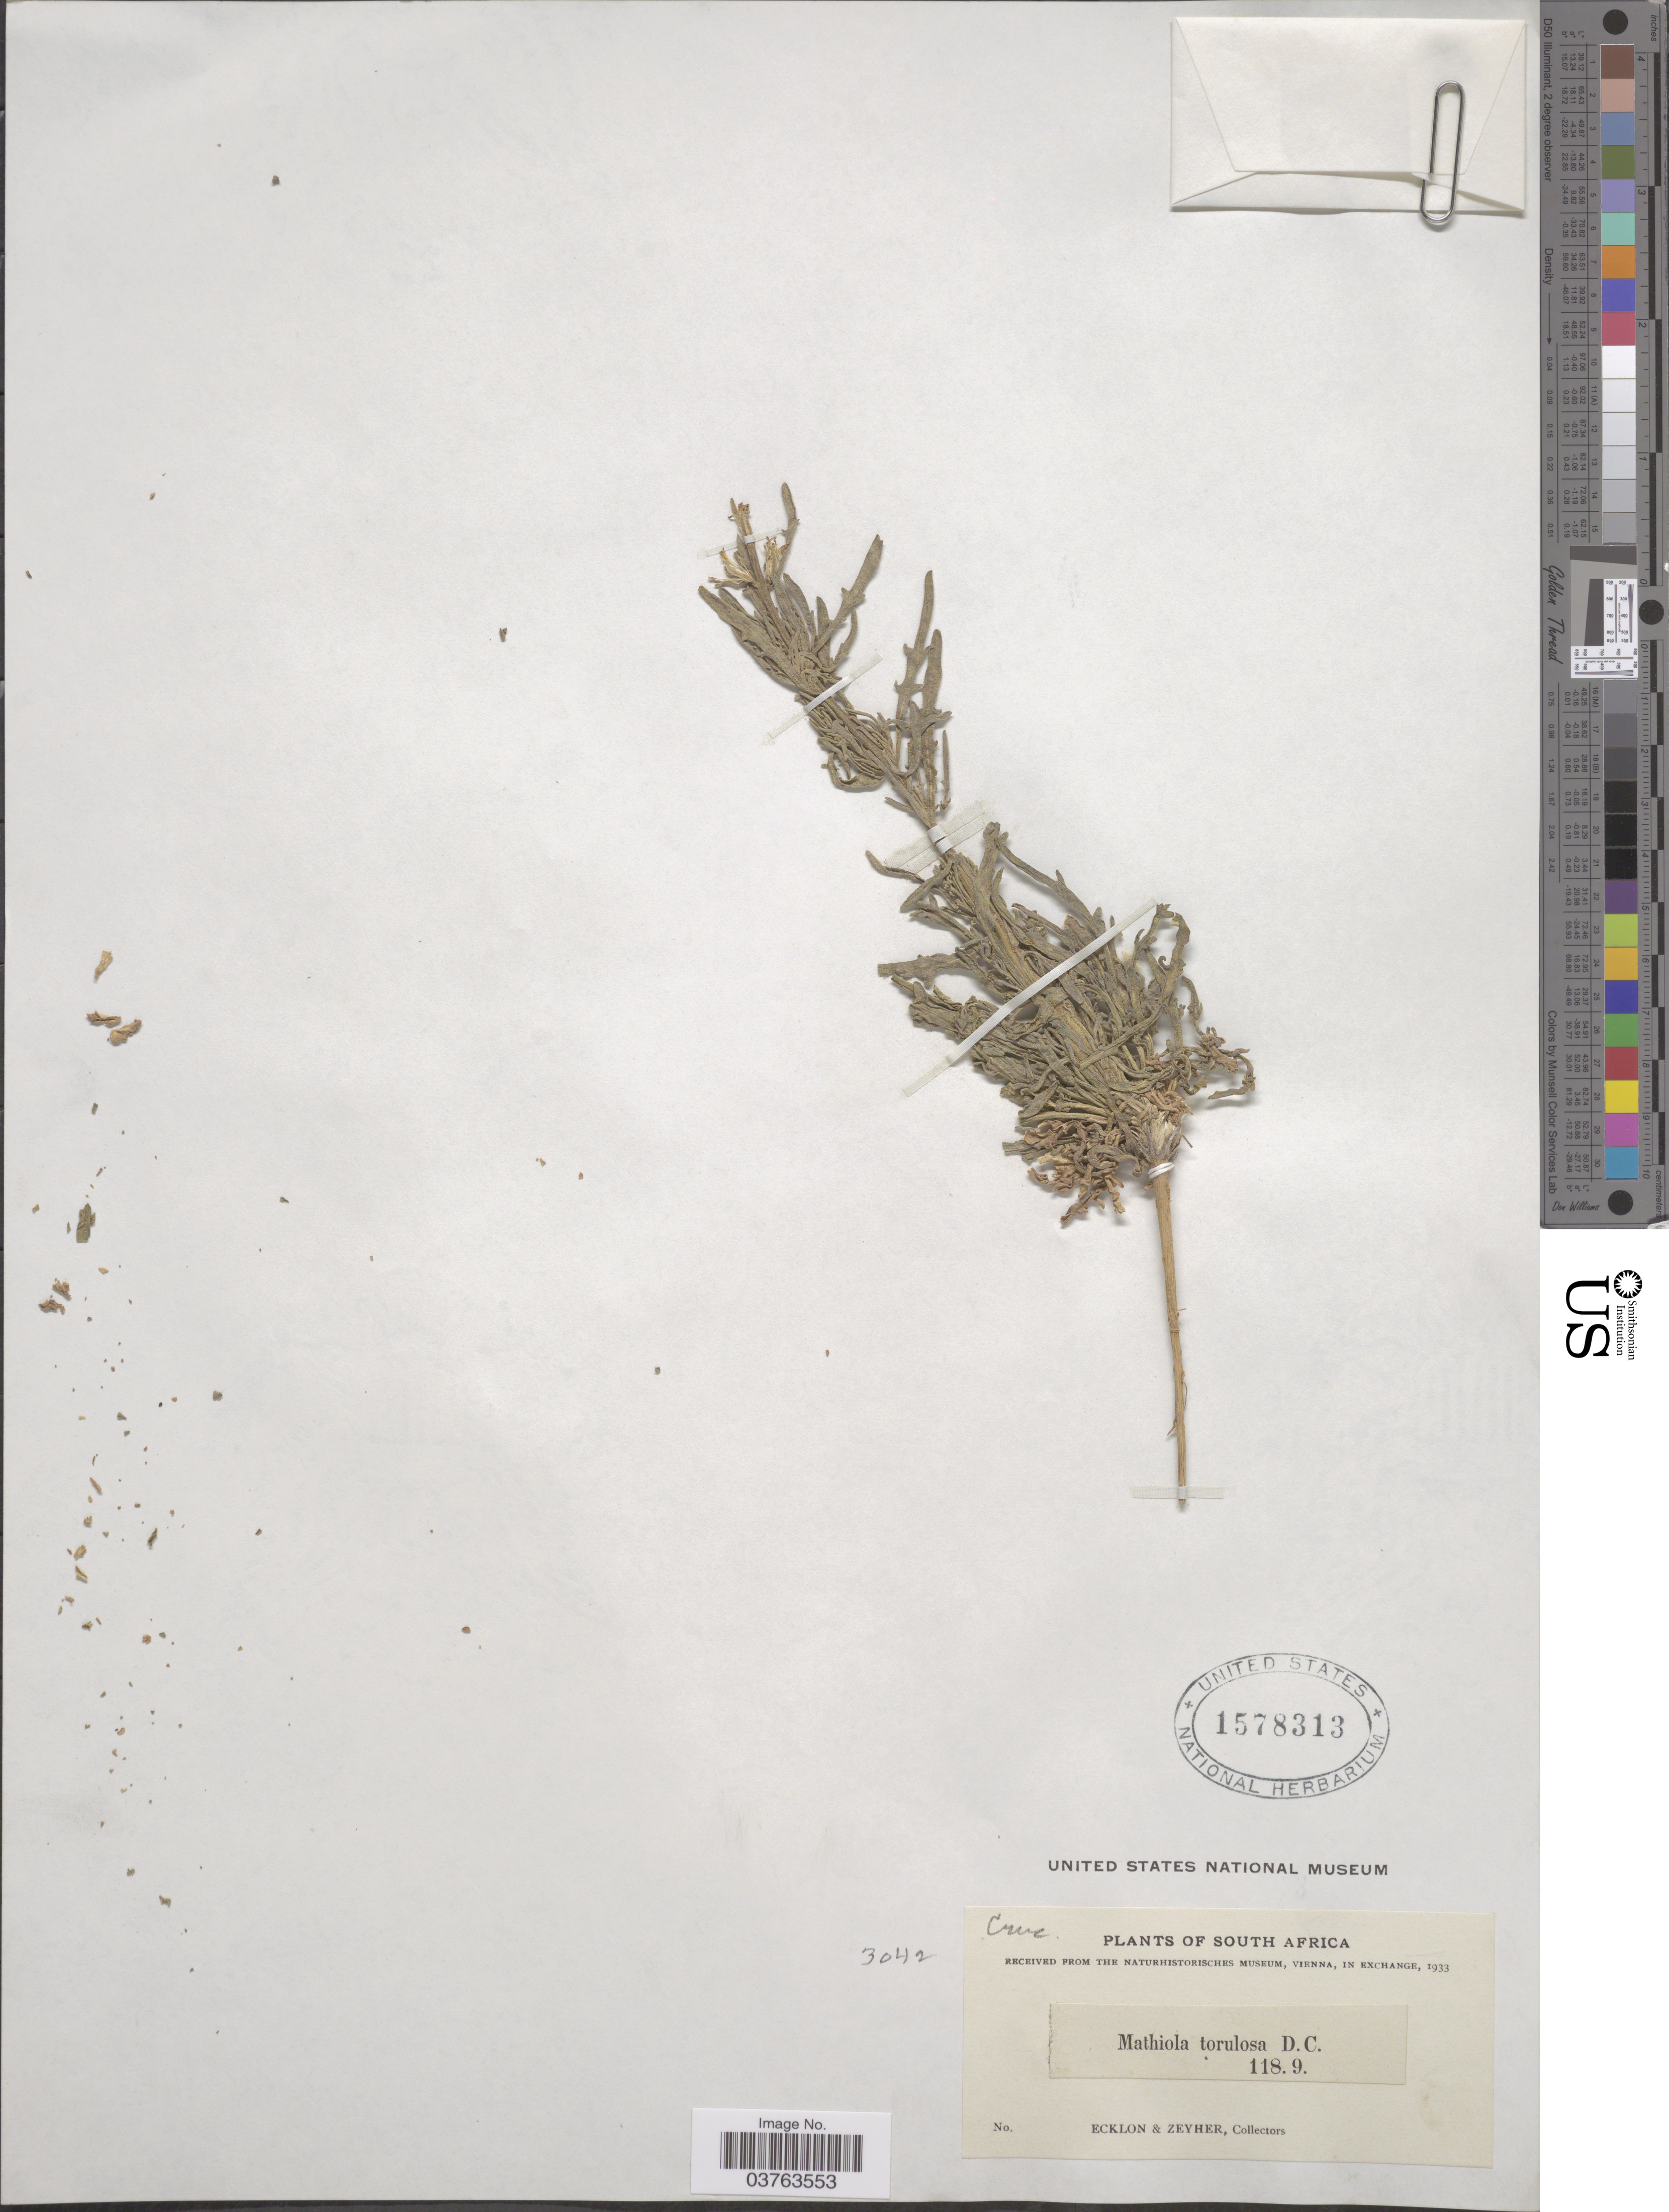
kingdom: Plantae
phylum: Tracheophyta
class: Magnoliopsida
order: Brassicales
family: Brassicaceae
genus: Matthiola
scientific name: Matthiola torulosa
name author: DC.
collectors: -. Ecklon & -. Zeyher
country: South Africa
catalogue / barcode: US 1578313